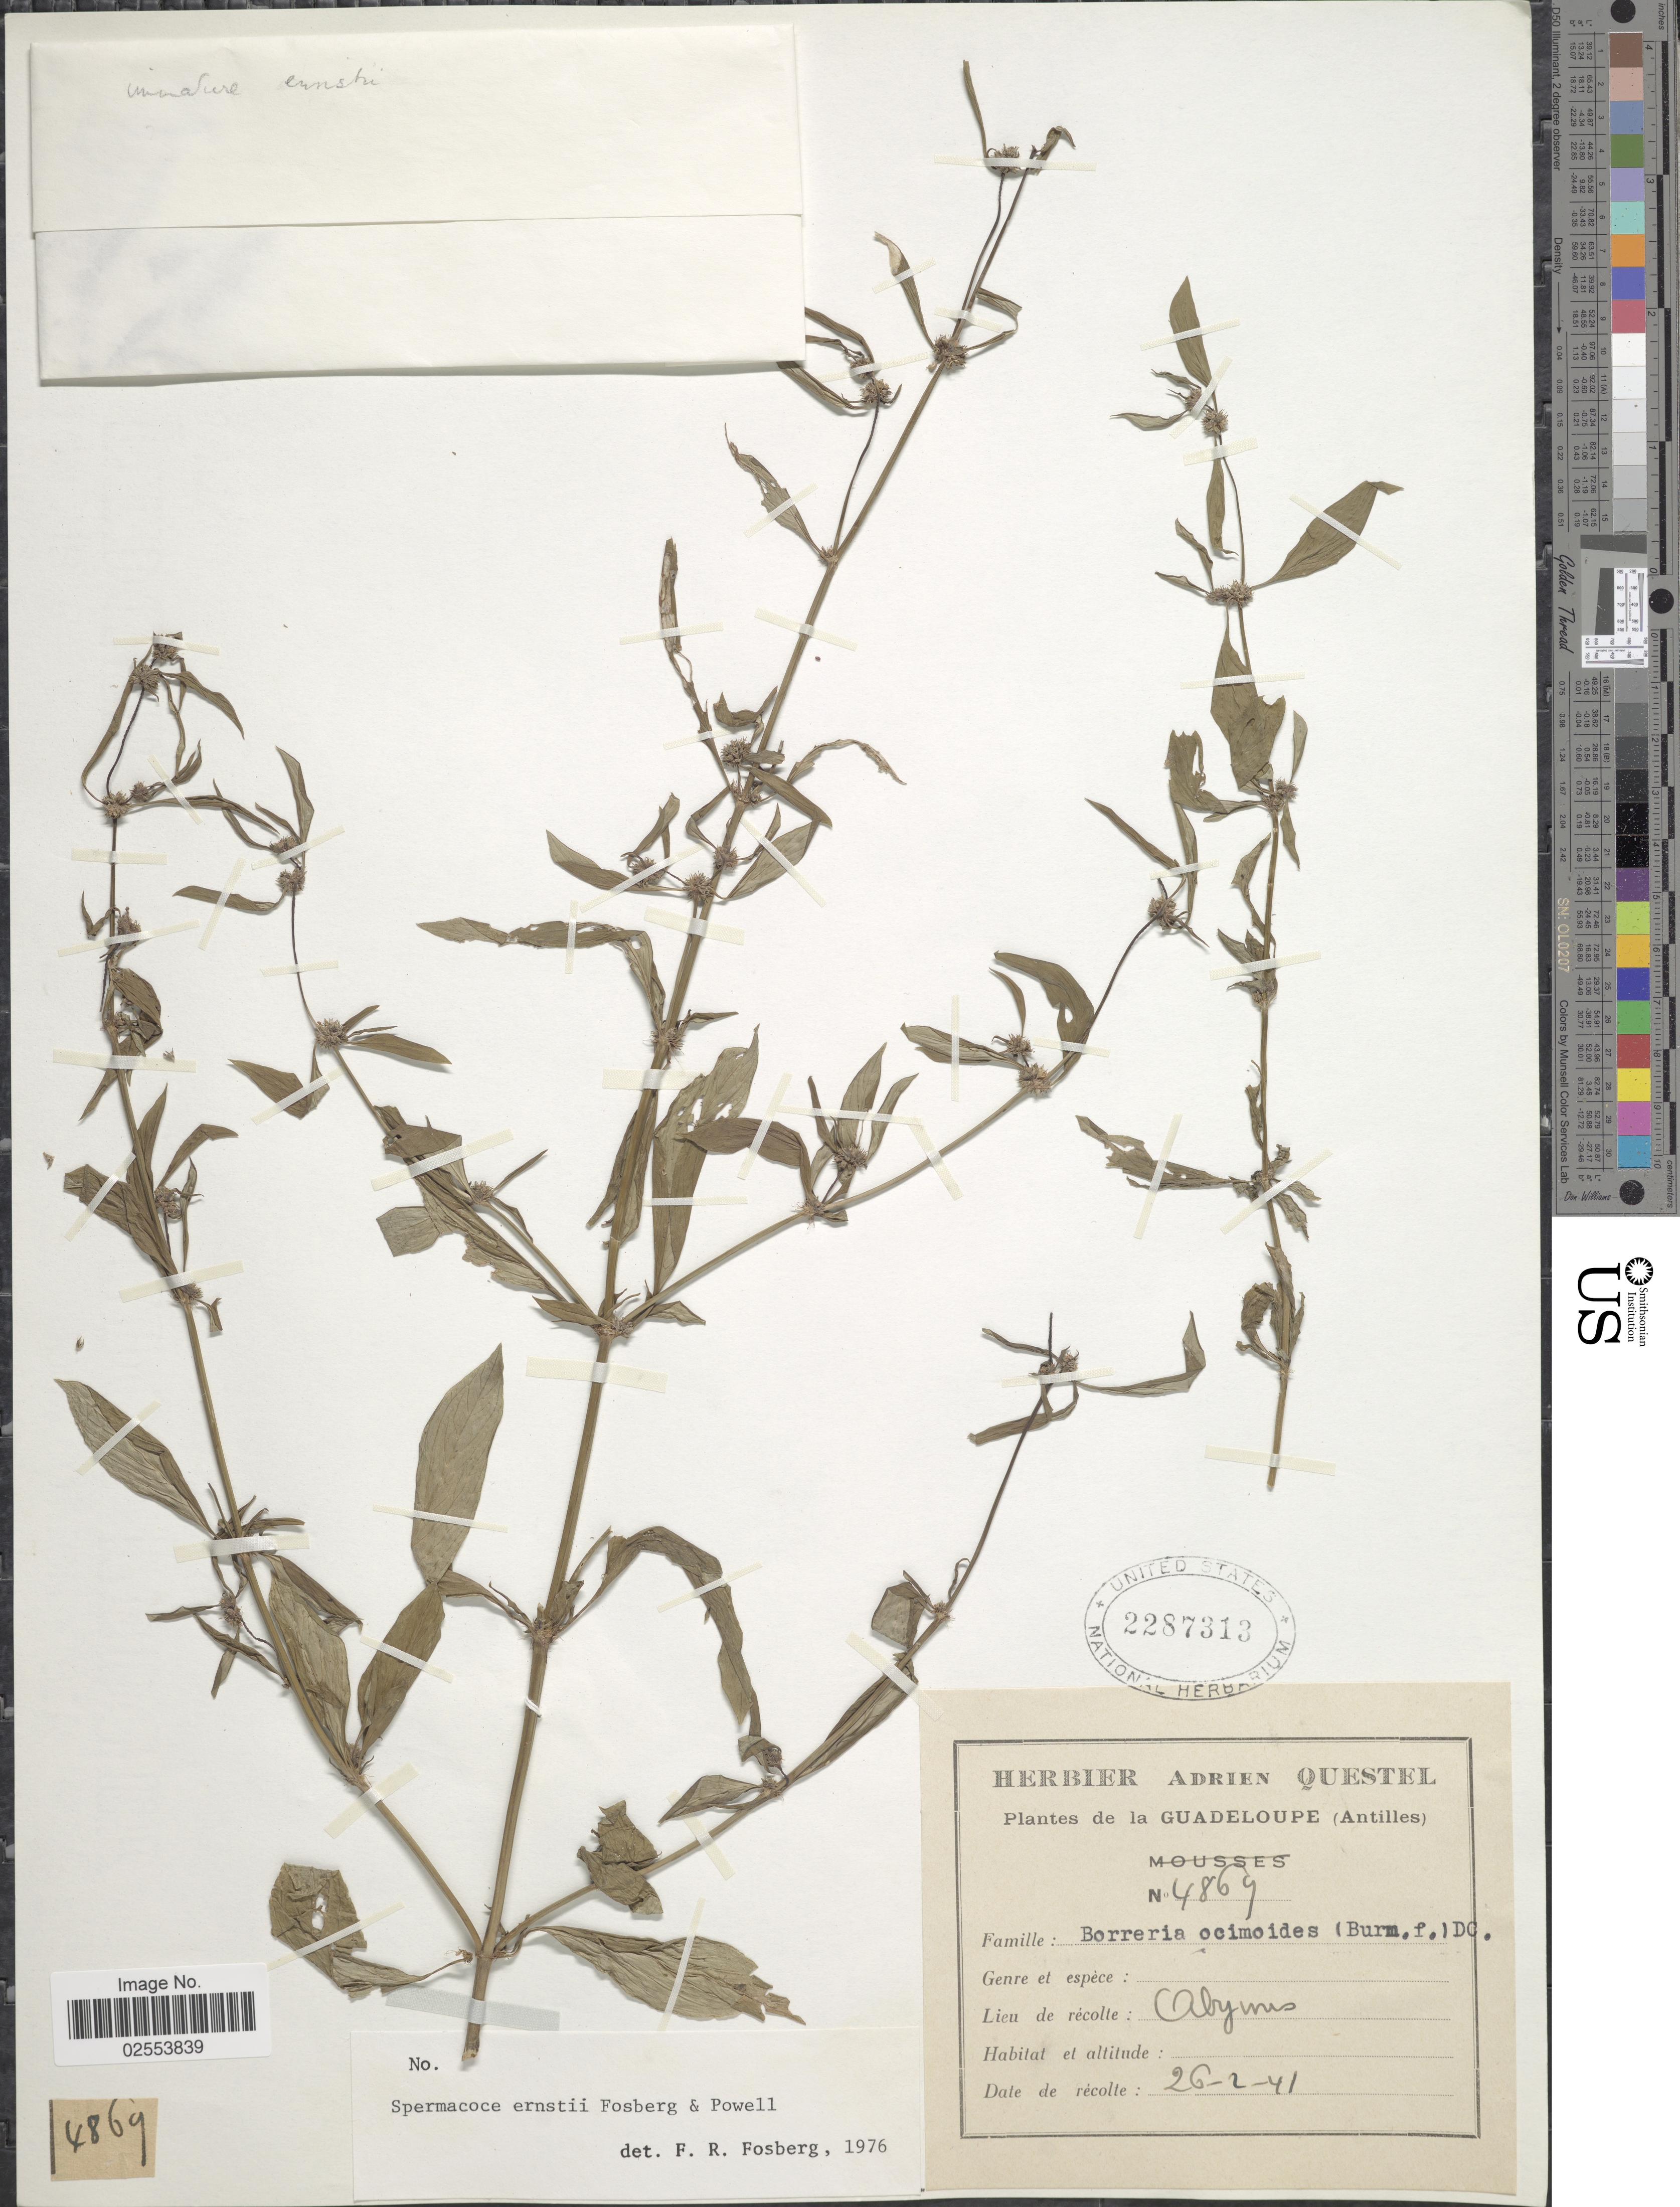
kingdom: Plantae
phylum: Tracheophyta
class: Magnoliopsida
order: Gentianales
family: Rubiaceae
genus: Spermacoce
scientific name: Spermacoce ernstii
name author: Fosberg & D.A. Powell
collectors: A. Questel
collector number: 4869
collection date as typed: Transcribed d/m/y: 26/2/41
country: Guadeloupe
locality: (Antilles), Abymes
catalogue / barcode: US 2287313